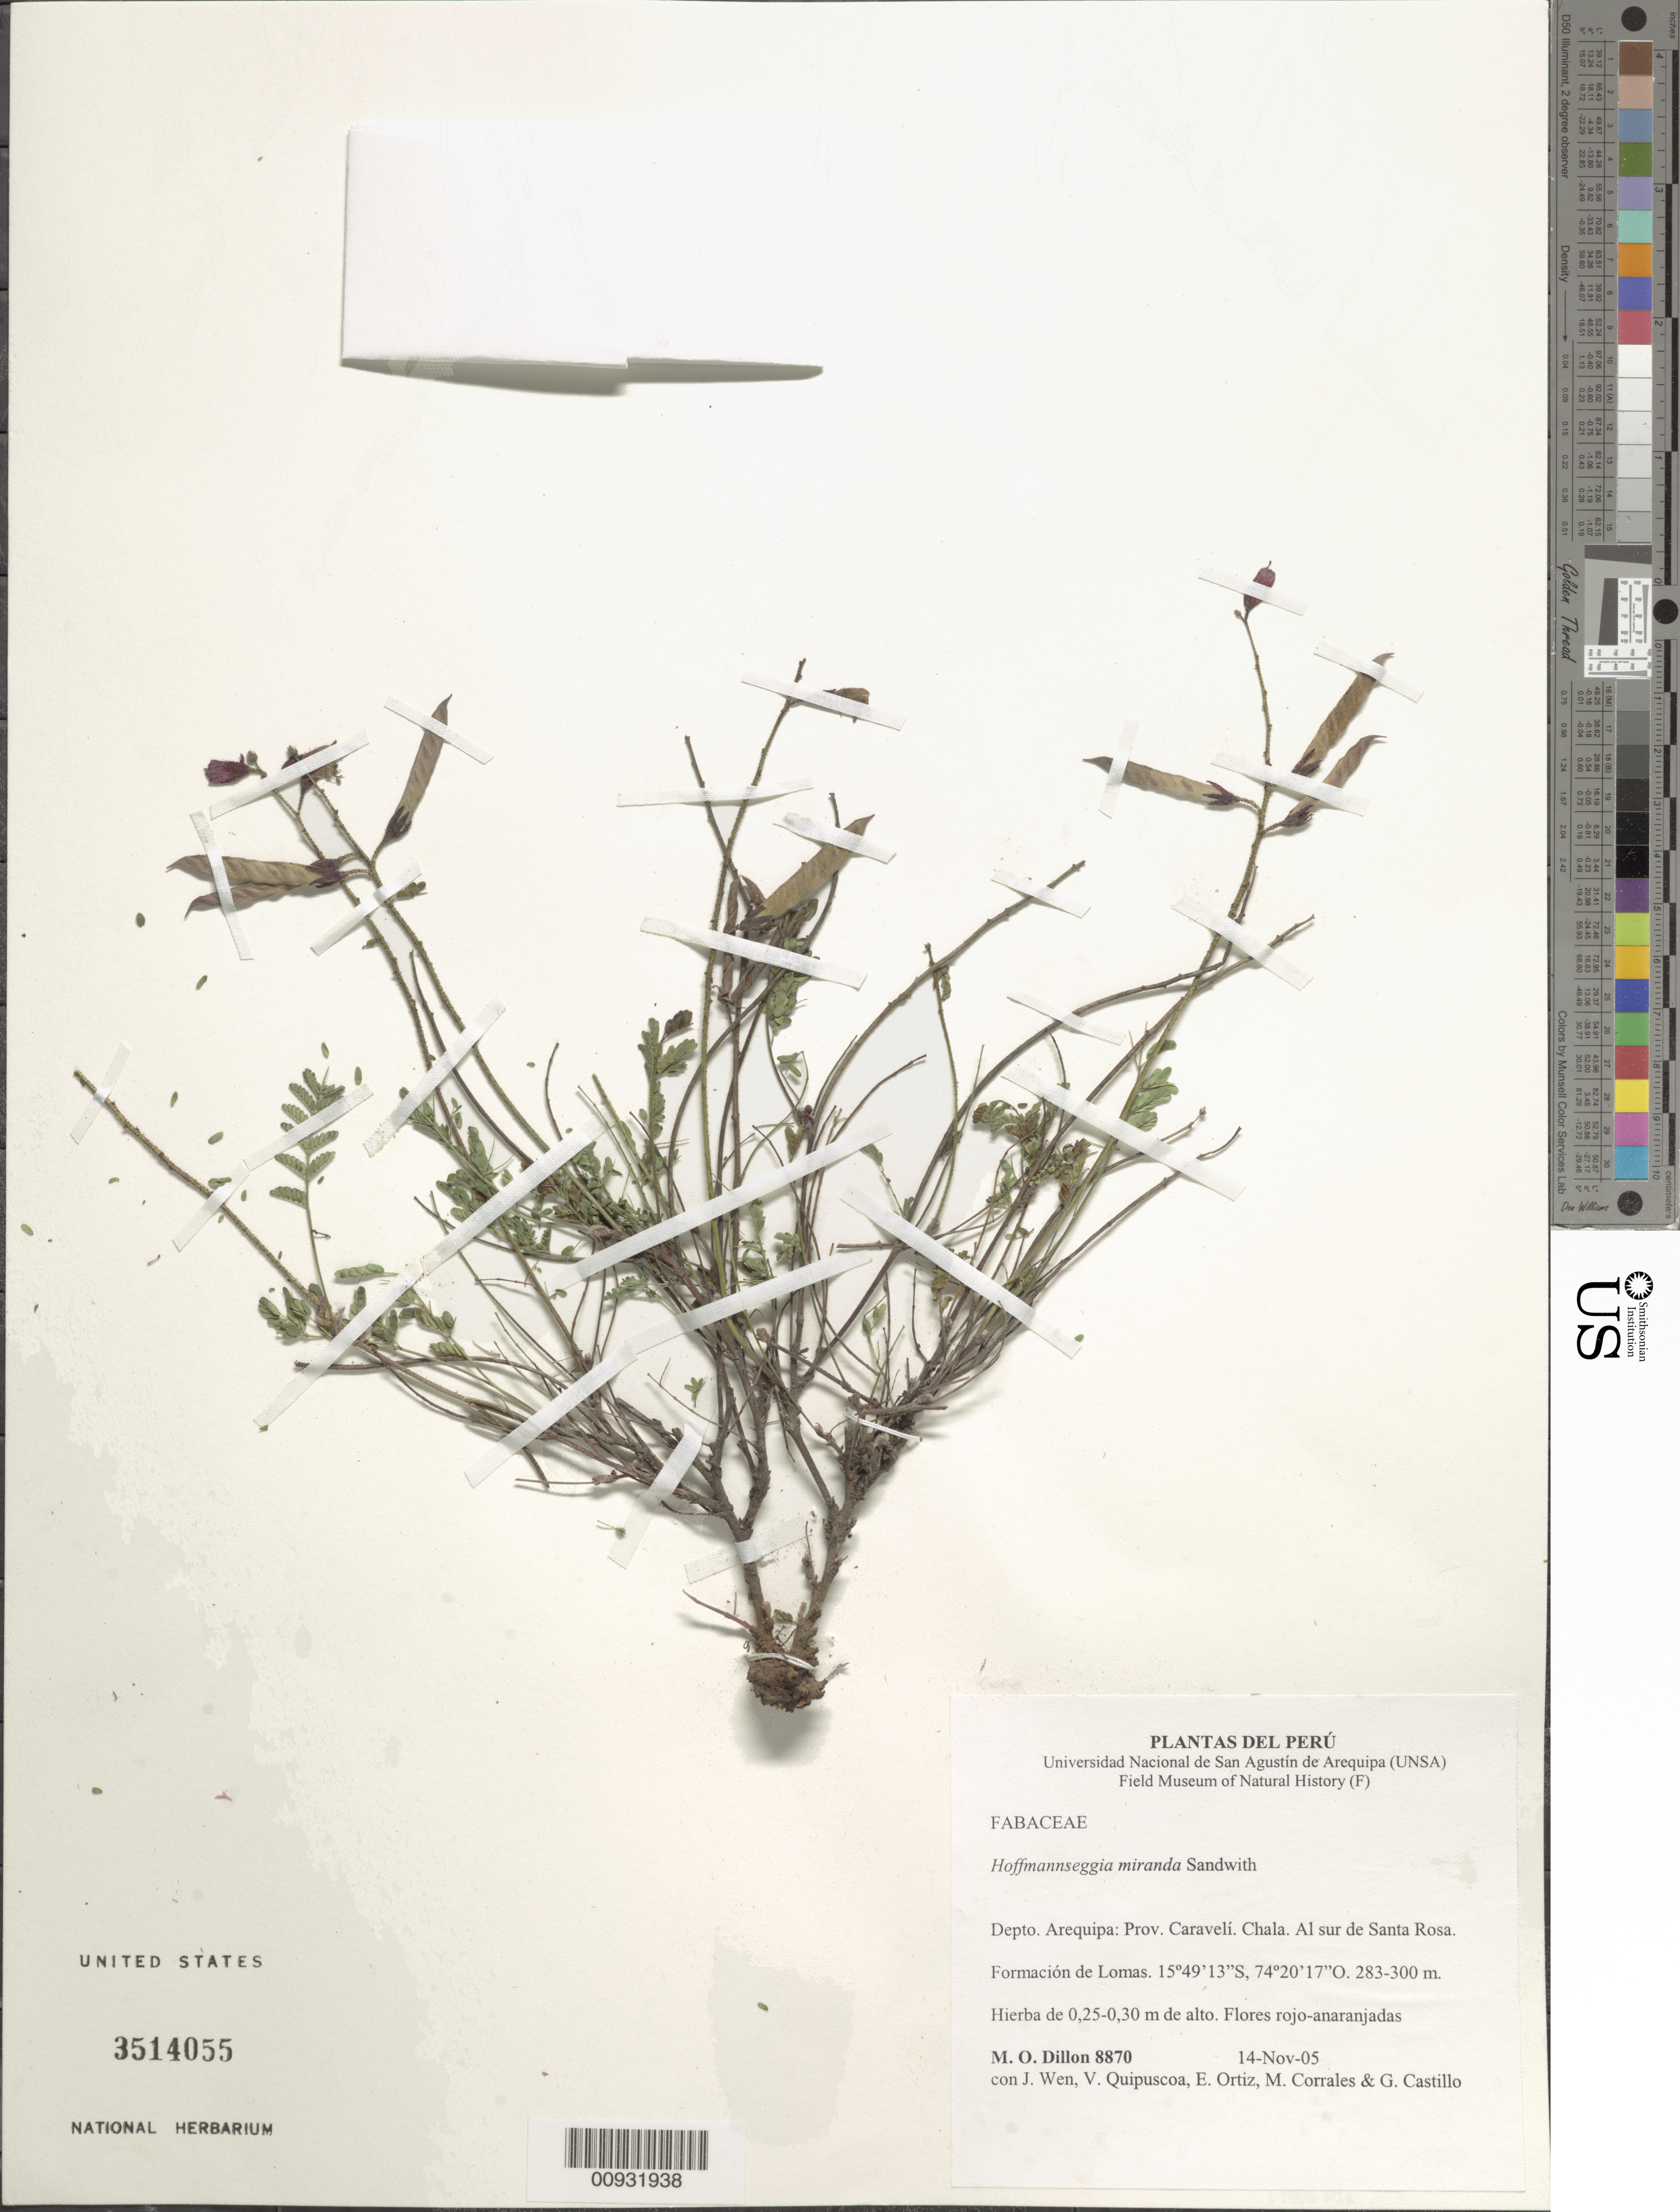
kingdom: Plantae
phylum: Tracheophyta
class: Magnoliopsida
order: Fabales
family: Fabaceae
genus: Hoffmannseggia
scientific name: Hoffmannseggia miranda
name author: (Sandwith) Sandwith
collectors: M. O. Dillon, J. Wen, V. Quipuscoa, E. Ortiz, M. Corrales & G. Castillo C.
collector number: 8870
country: Peru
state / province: Arequipa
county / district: Caravelí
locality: Chala, Al sur de Santa Rosa.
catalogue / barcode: US 3514055